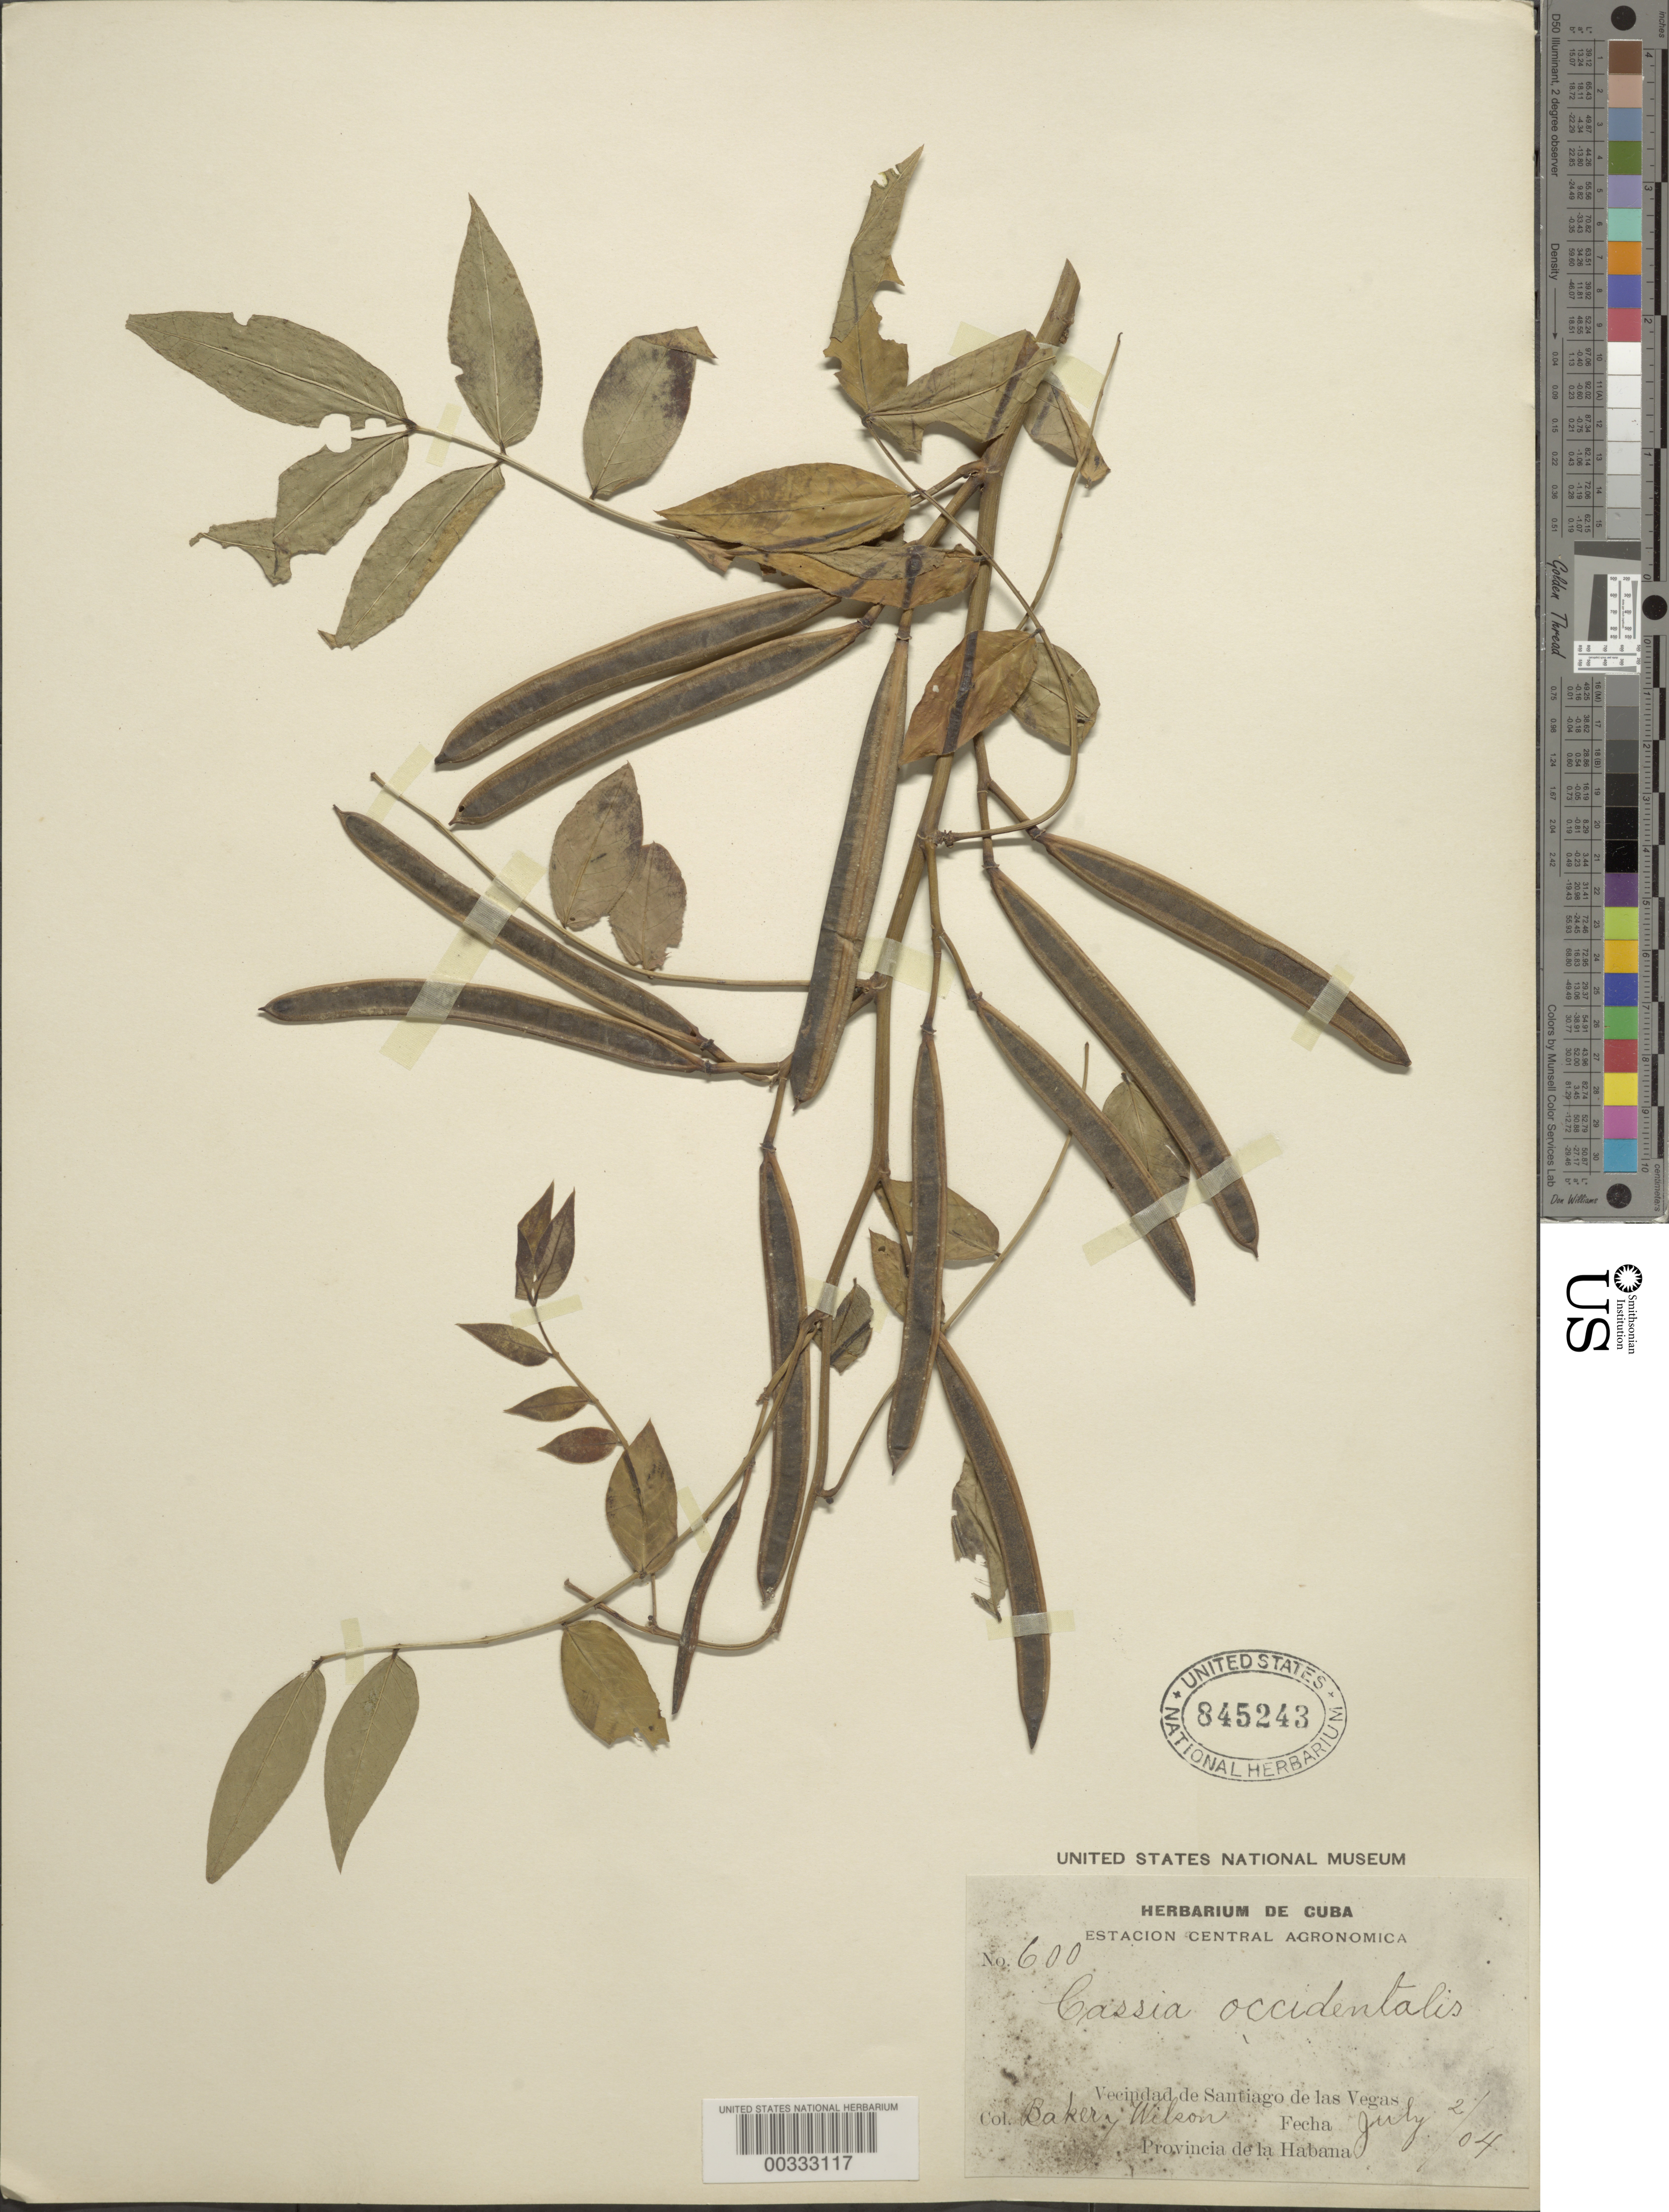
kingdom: Plantae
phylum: Tracheophyta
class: Magnoliopsida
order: Fabales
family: Fabaceae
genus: Senna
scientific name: Senna occidentalis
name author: (L.) Link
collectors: -- Baker & F. R. M. Wilson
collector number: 600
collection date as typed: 02 Jul 1904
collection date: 1904-07-02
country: Cuba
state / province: La Habana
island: Greater Antilles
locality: Vicinity of santiago de las vegas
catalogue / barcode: US 845243